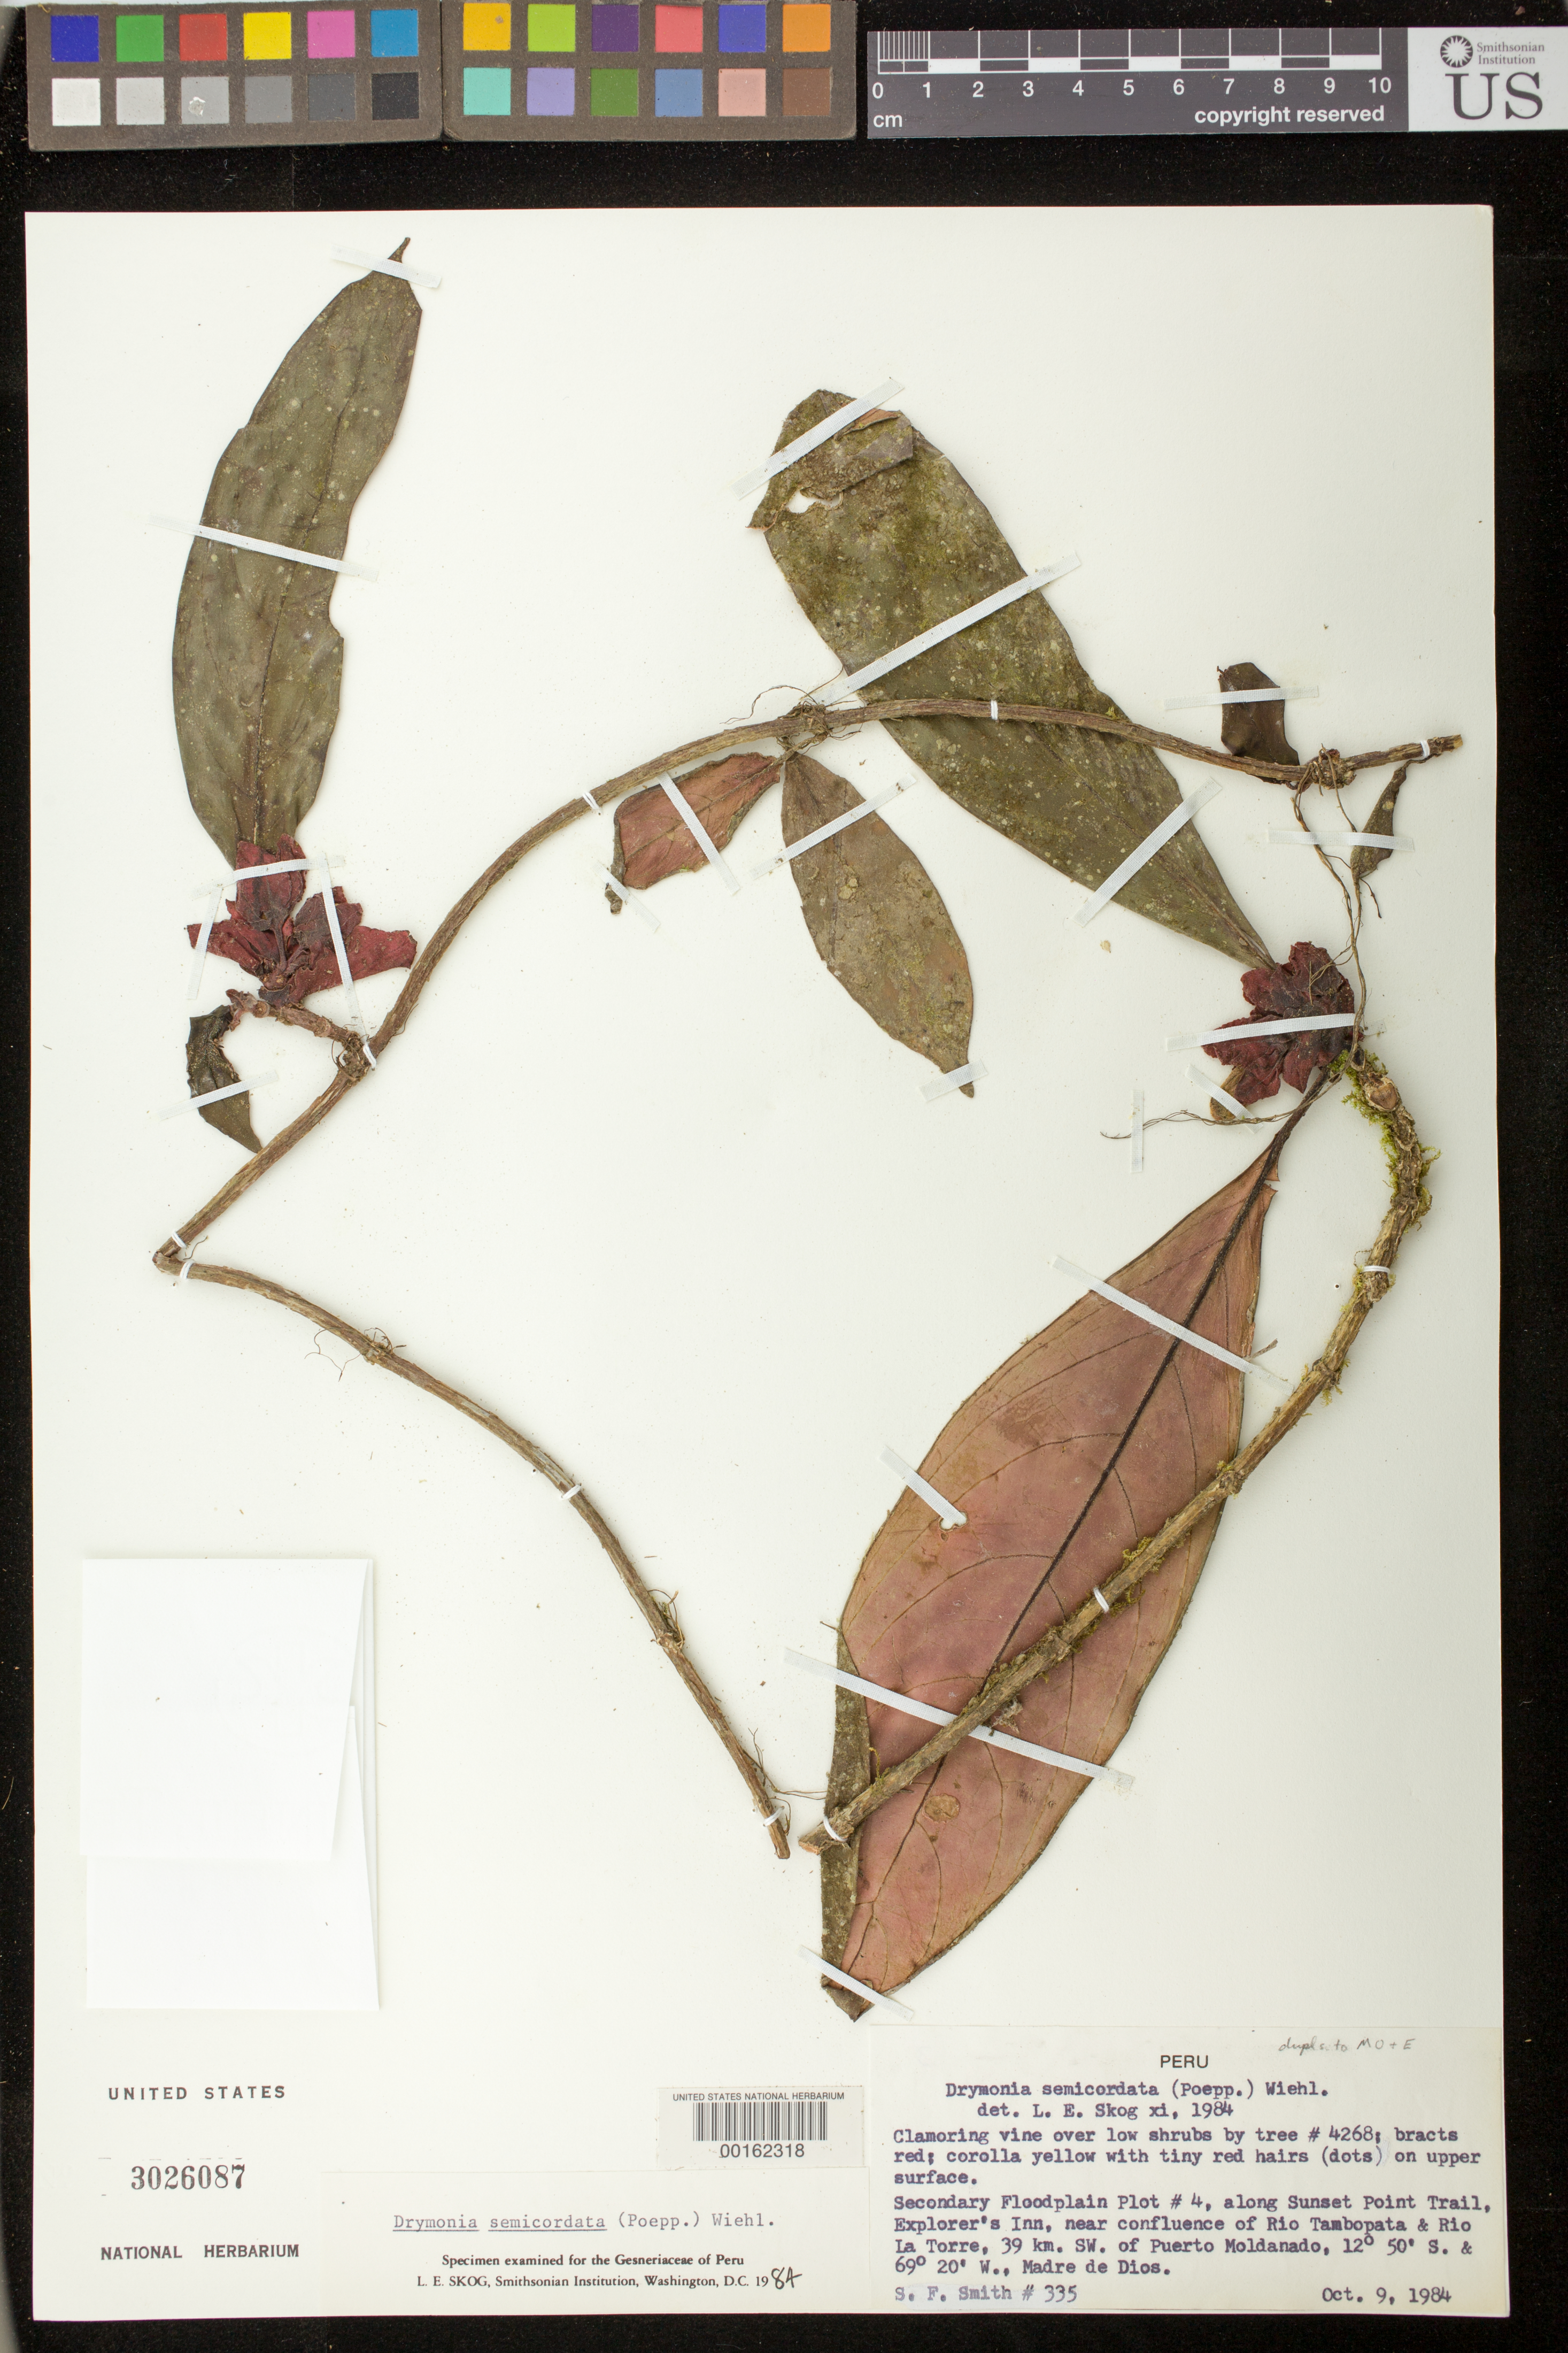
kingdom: Plantae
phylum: Tracheophyta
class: Magnoliopsida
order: Lamiales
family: Gesneriaceae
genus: Drymonia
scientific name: Drymonia semicordata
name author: (Poepp.) Wiehler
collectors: S.F. Smith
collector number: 335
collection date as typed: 09 Oct 1984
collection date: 1984-10-09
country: Peru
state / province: Madre de Dios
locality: Explorer's Inn, near confluence of Rio Tambopata & Rio La Torre, 39 km SW of Puerto Maldonado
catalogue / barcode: US 3026087